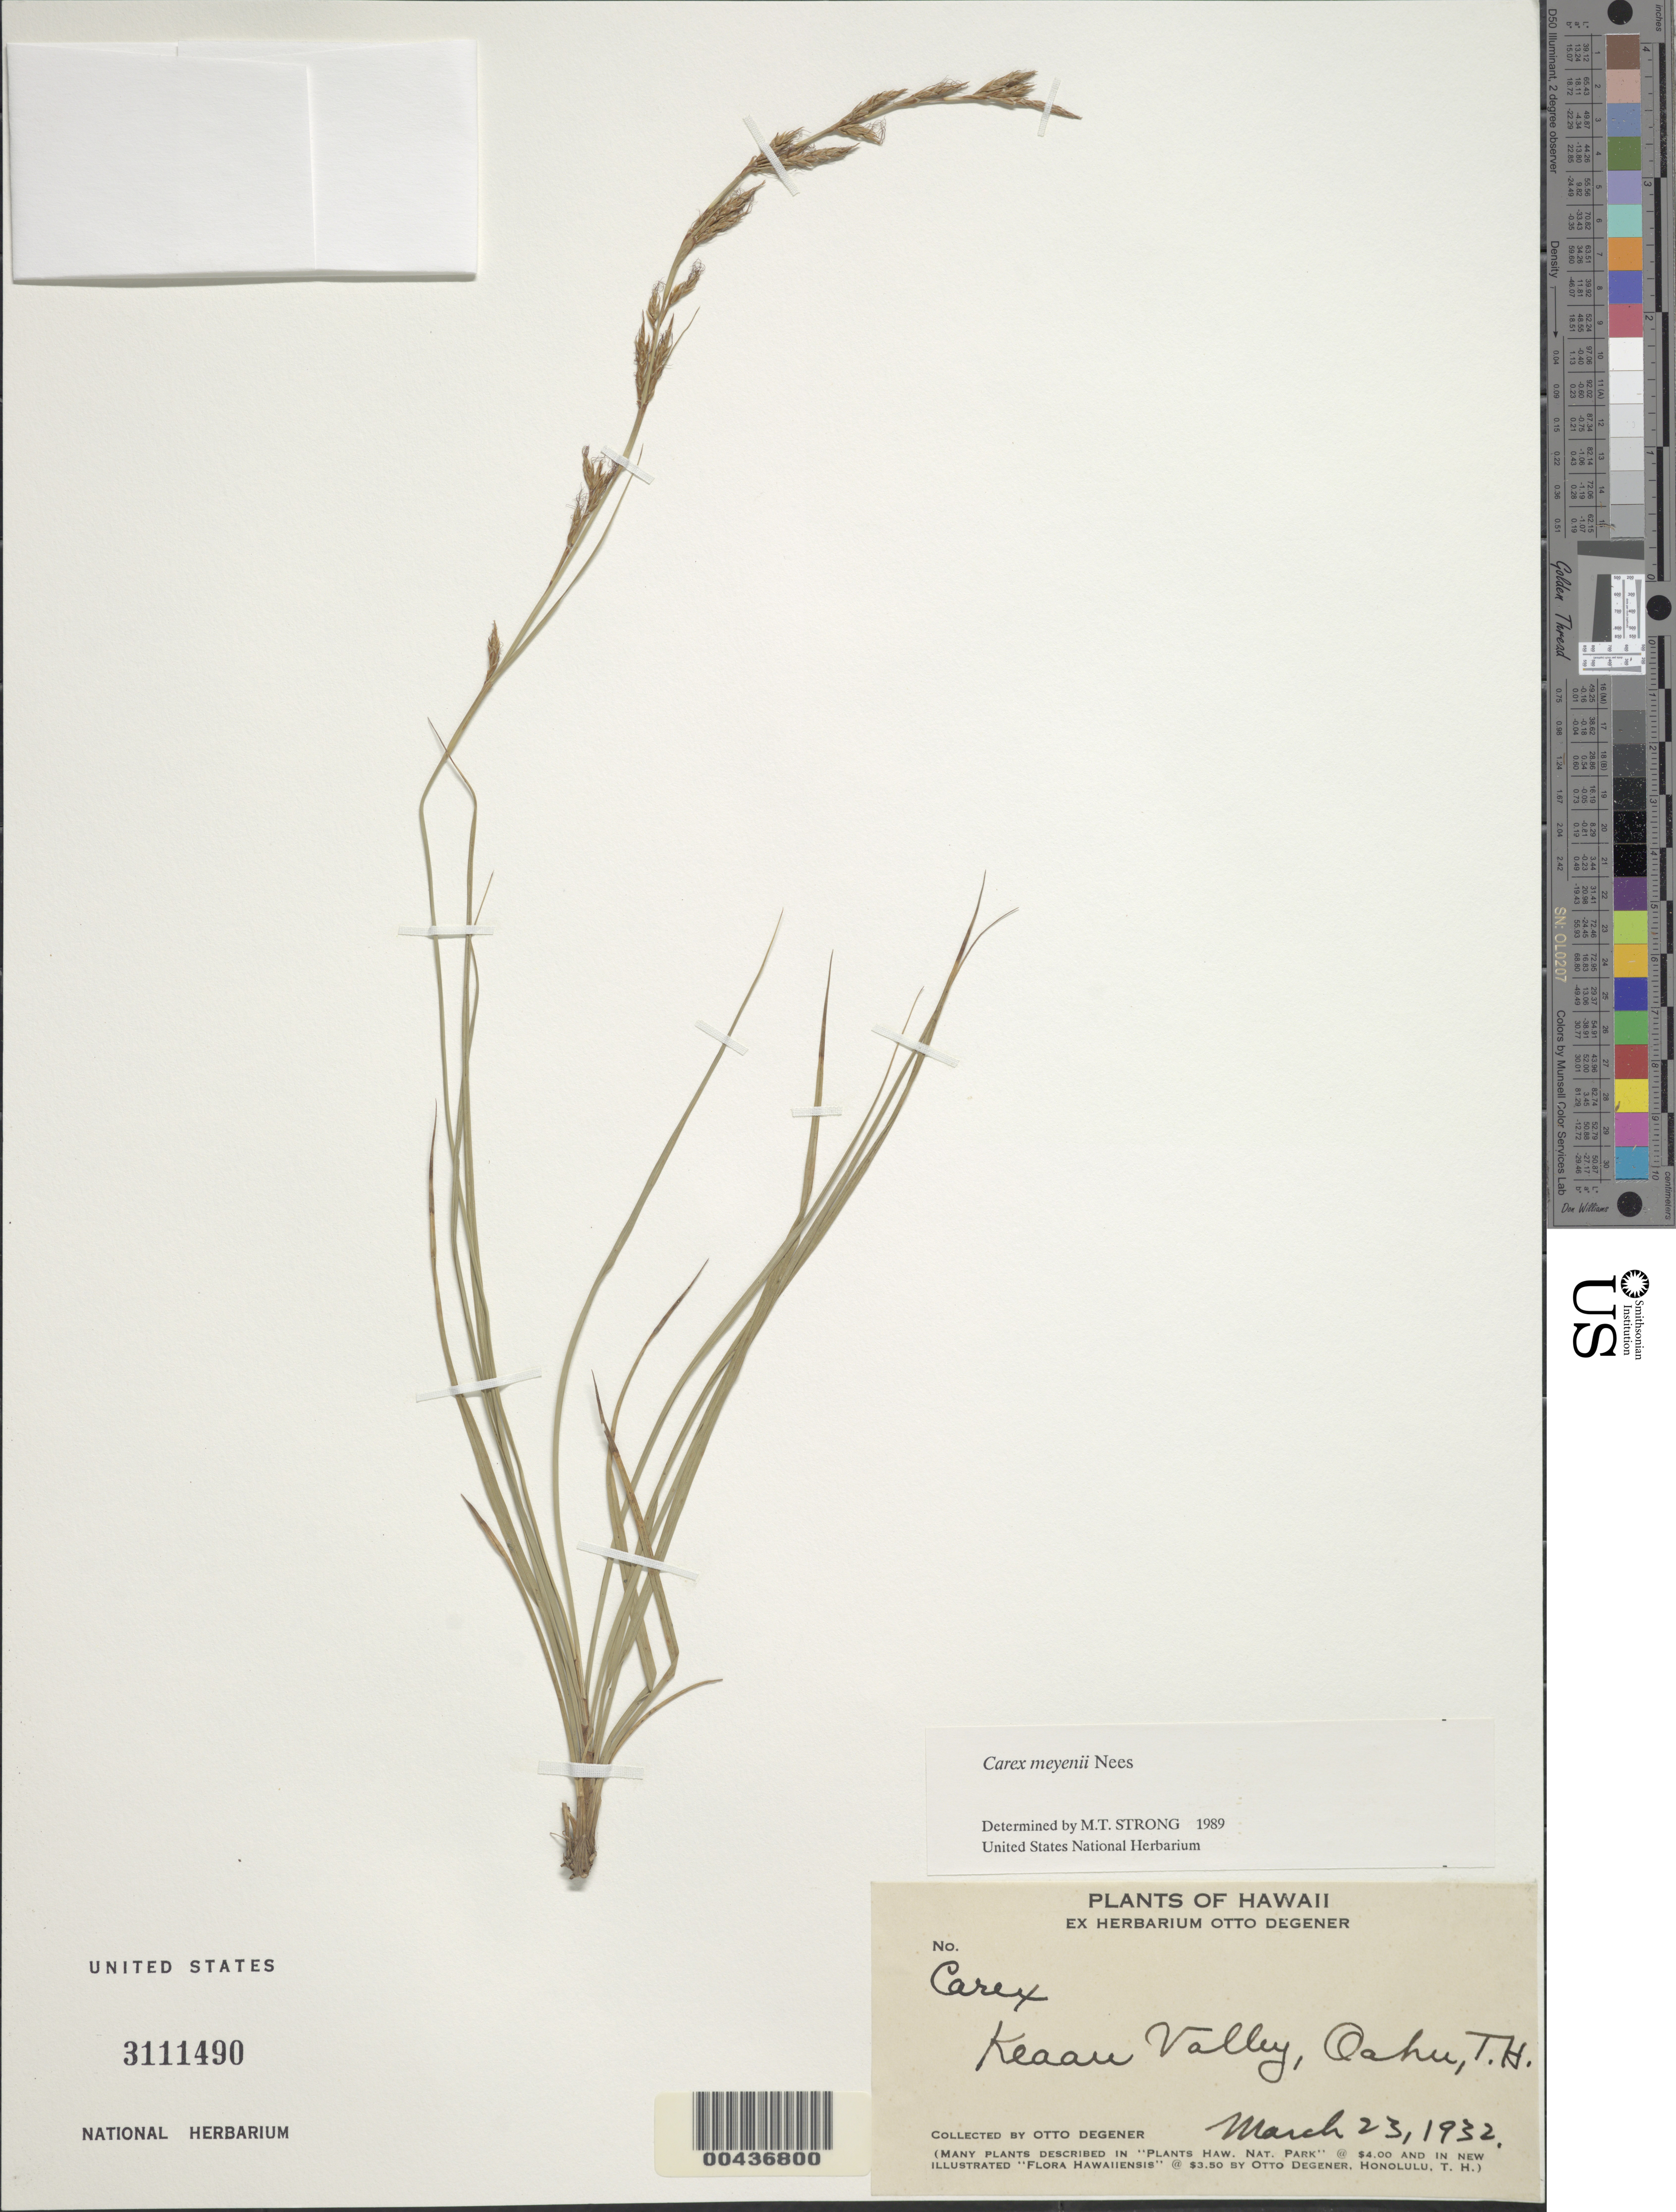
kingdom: Plantae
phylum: Tracheophyta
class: Liliopsida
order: Poales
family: Cyperaceae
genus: Carex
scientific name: Carex meyenii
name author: Nees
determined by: Strong, M. T., (US), Smithsonian Institution - National Museum of Natural History (UNITED STATES)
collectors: O. Degener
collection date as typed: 23 Mar 1932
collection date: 1932-03-23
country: United States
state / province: Hawaii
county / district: Honolulu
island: Oahu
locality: Keaau Valley, Oahu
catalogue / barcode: US 3111490